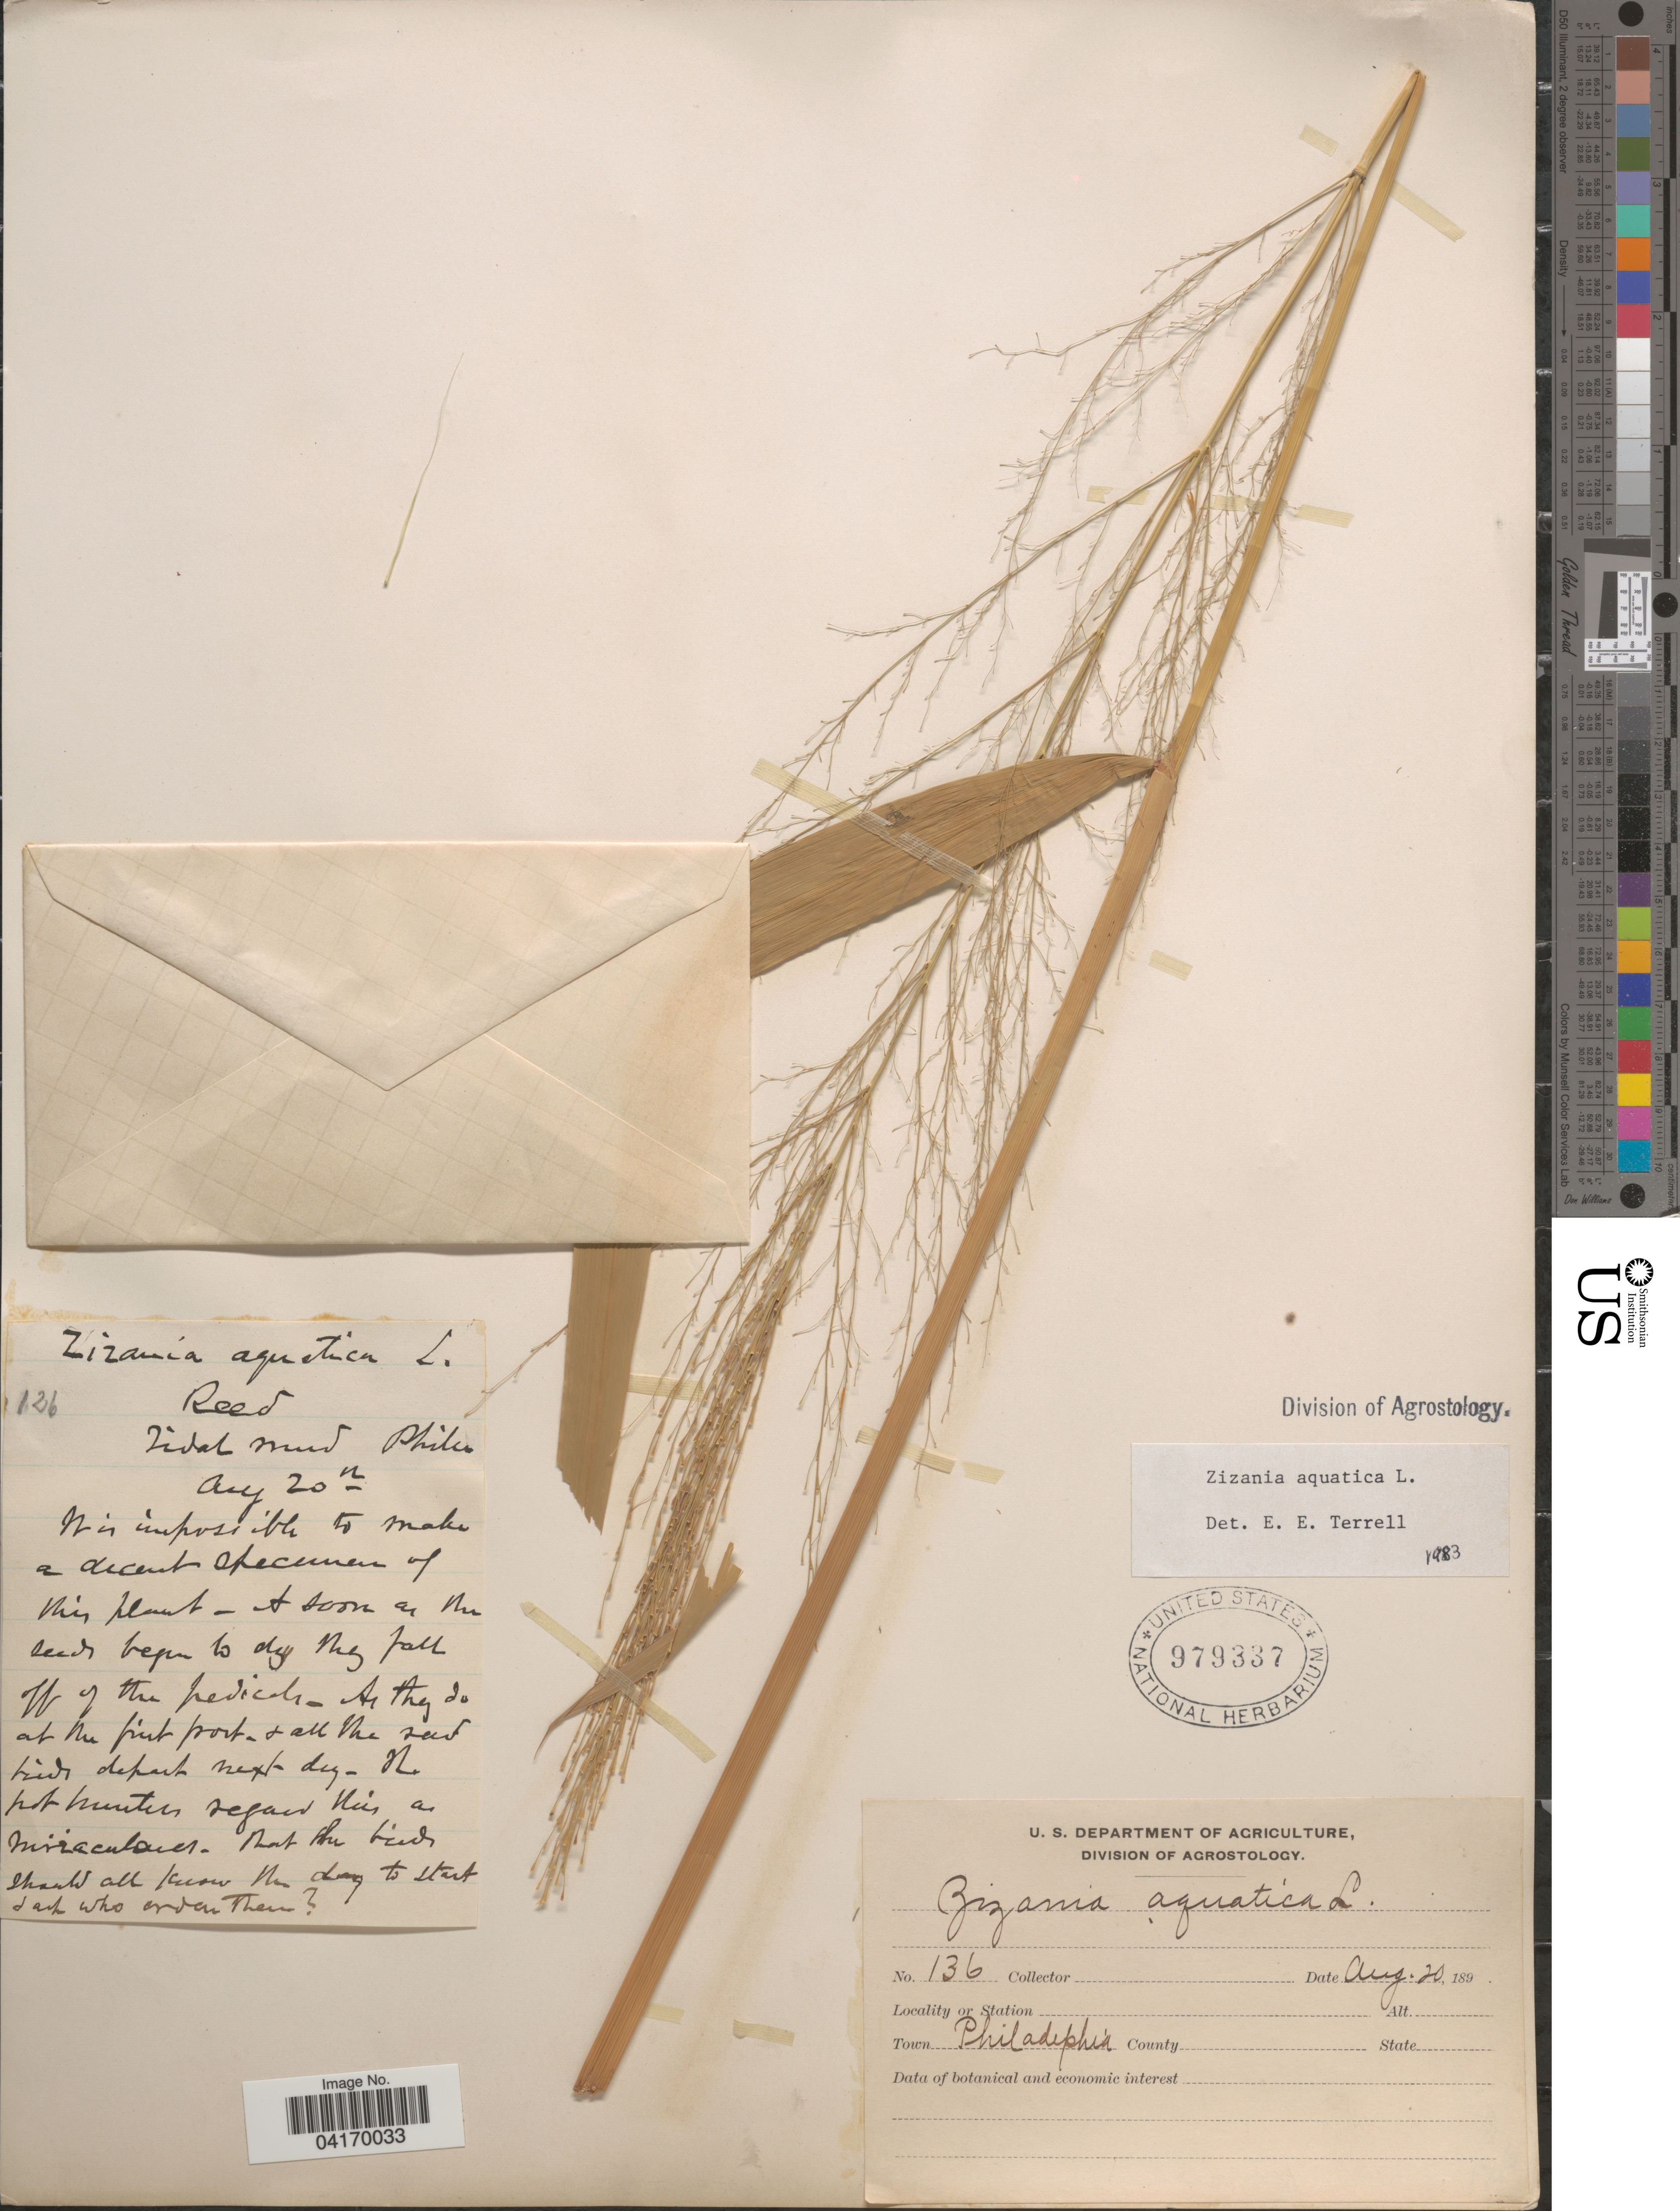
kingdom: Plantae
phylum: Tracheophyta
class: Liliopsida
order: Poales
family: Poaceae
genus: Zizania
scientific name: Zizania aquatica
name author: L.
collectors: -. Reed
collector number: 136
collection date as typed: Aug. 20, 189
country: United States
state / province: Pennsylvania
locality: Town Philadelphia.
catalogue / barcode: US 979337